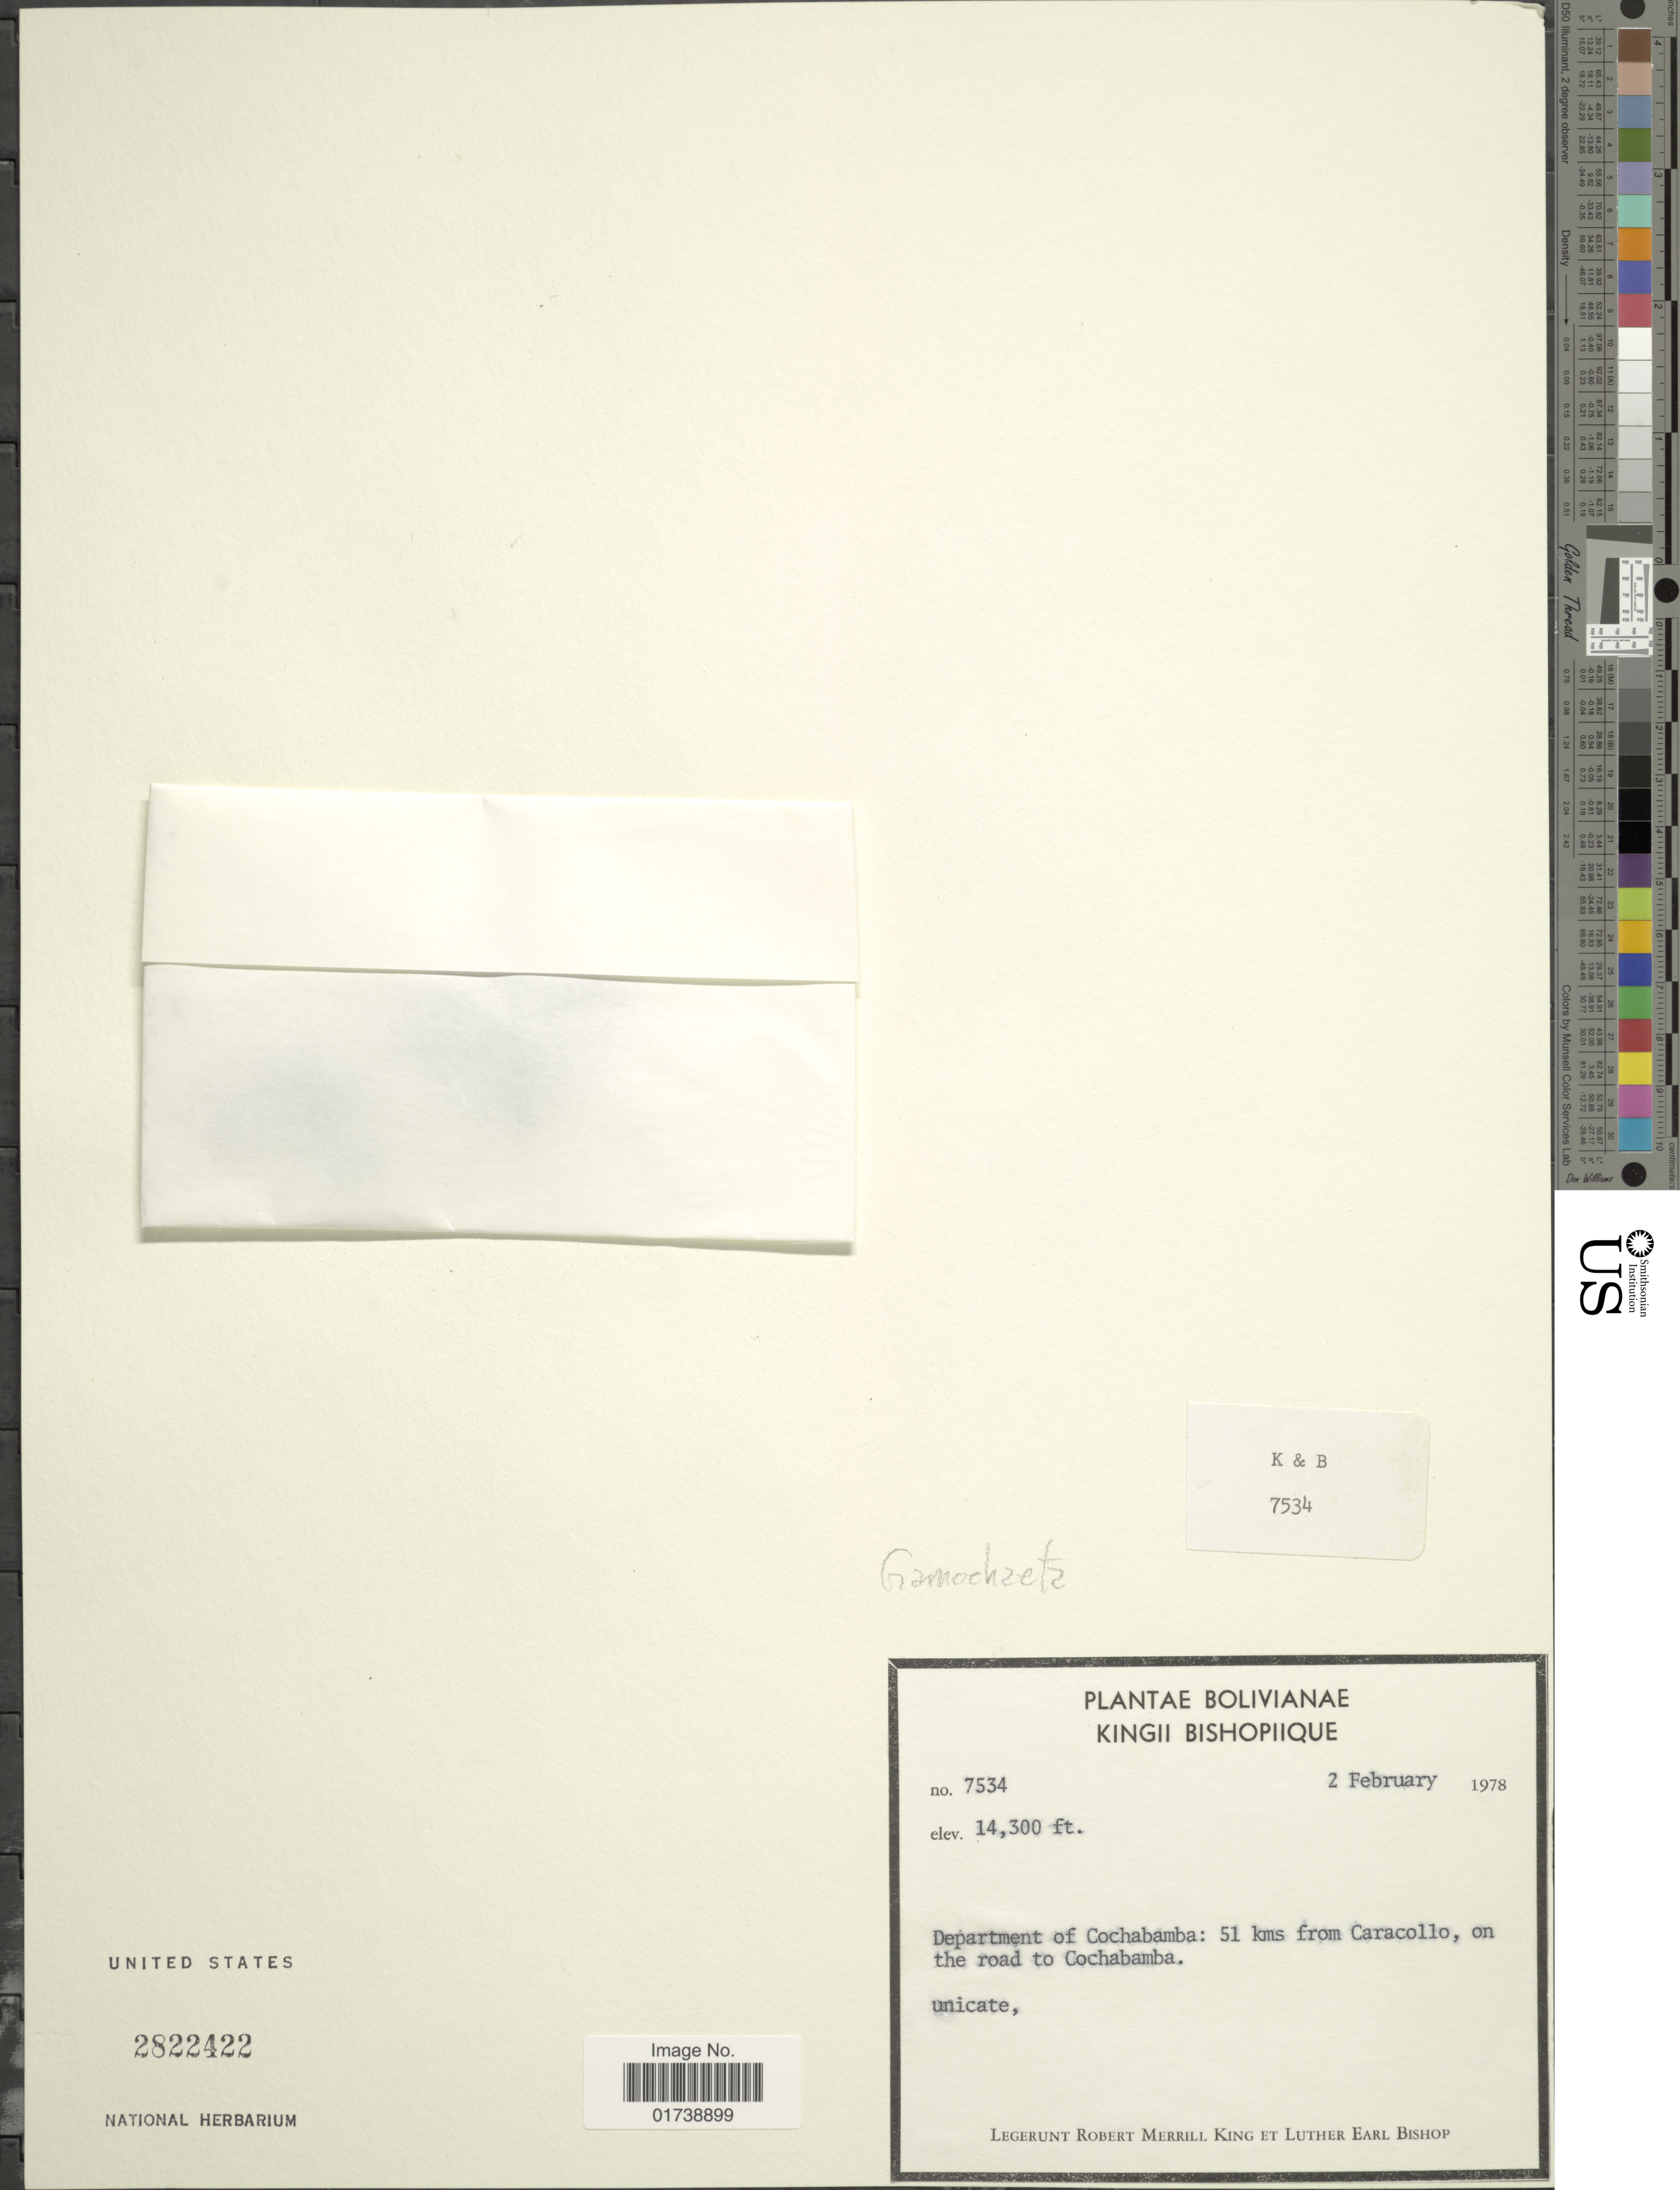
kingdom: Plantae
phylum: Tracheophyta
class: Magnoliopsida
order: Asterales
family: Asteraceae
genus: Gamochaeta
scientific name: Gamochaeta sp.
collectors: R. M. King & L. E. Bishop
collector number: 7534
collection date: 1978-02-02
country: Bolivia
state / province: Cochabamba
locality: Bolivianae, 51 kms from Caracollo, on the road to Cochabamba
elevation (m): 4359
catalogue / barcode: US 2822422